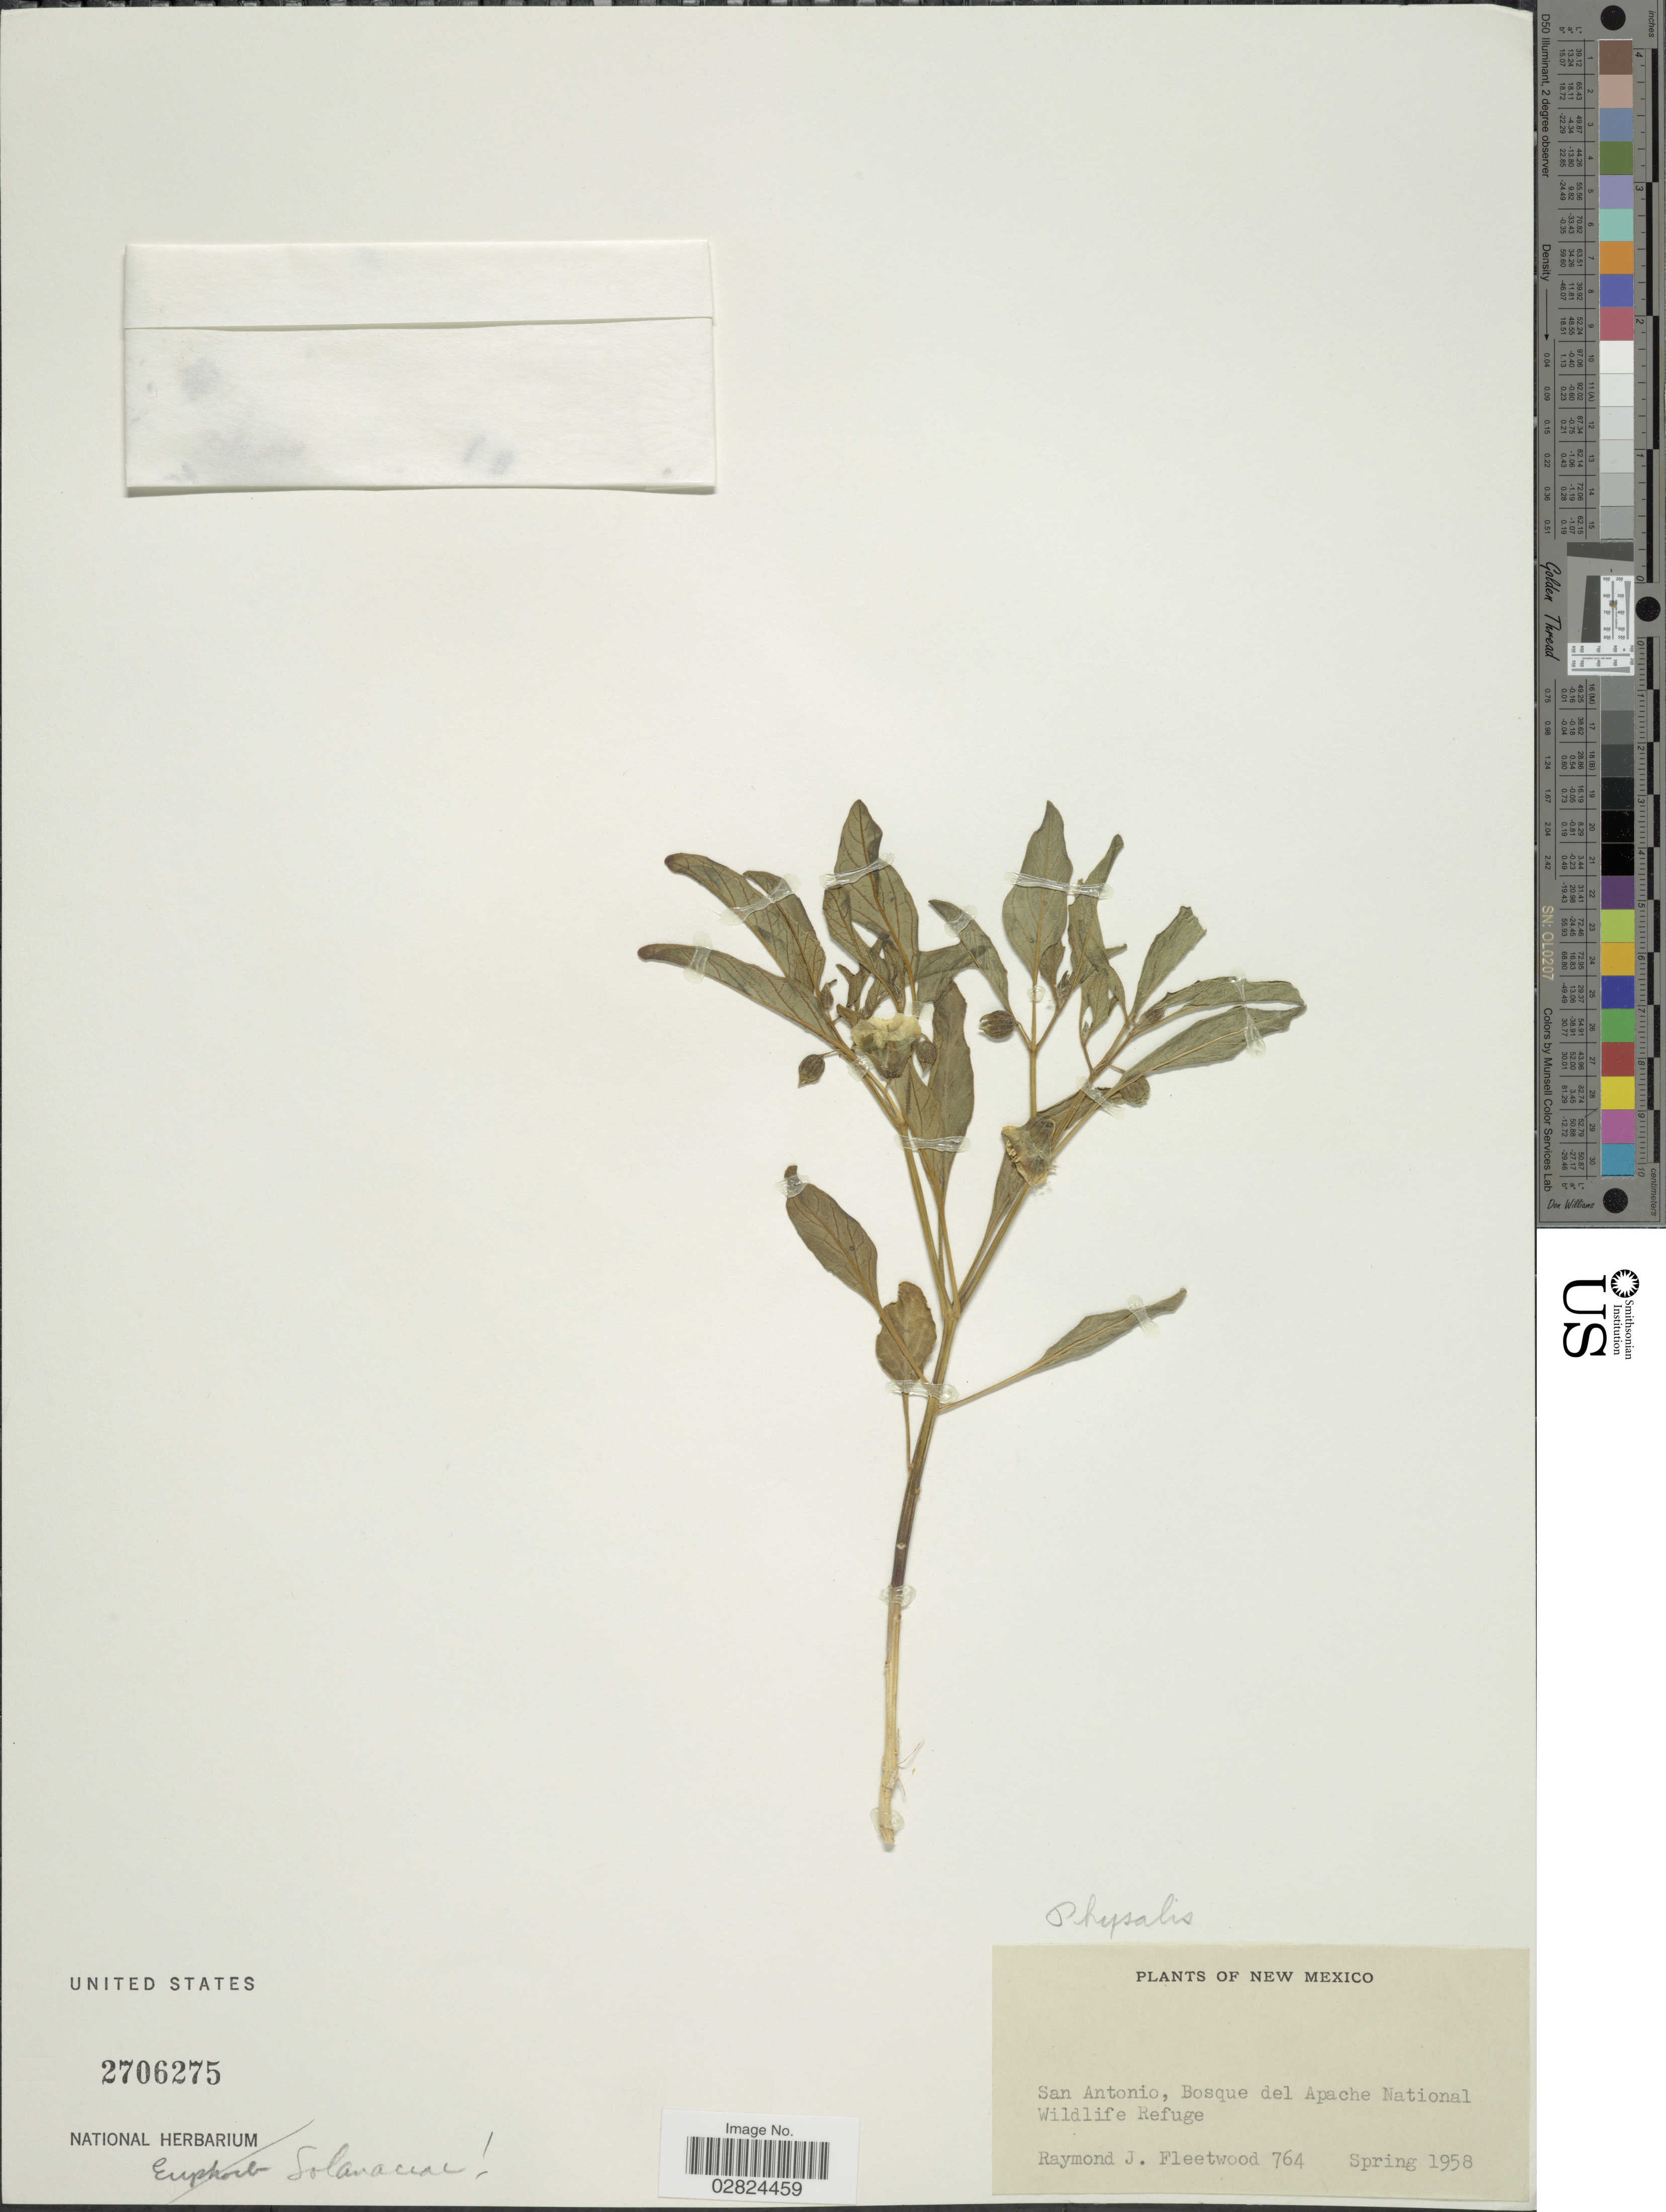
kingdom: Plantae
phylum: Tracheophyta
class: Magnoliopsida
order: Solanales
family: Solanaceae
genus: Physalis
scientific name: Physalis sp.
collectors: R. J. Fleetwood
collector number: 764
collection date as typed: Spring 1958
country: United States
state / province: New Mexico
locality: San Antonio, Bosque del Apache National Wildlife Refuge.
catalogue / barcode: US 2706275